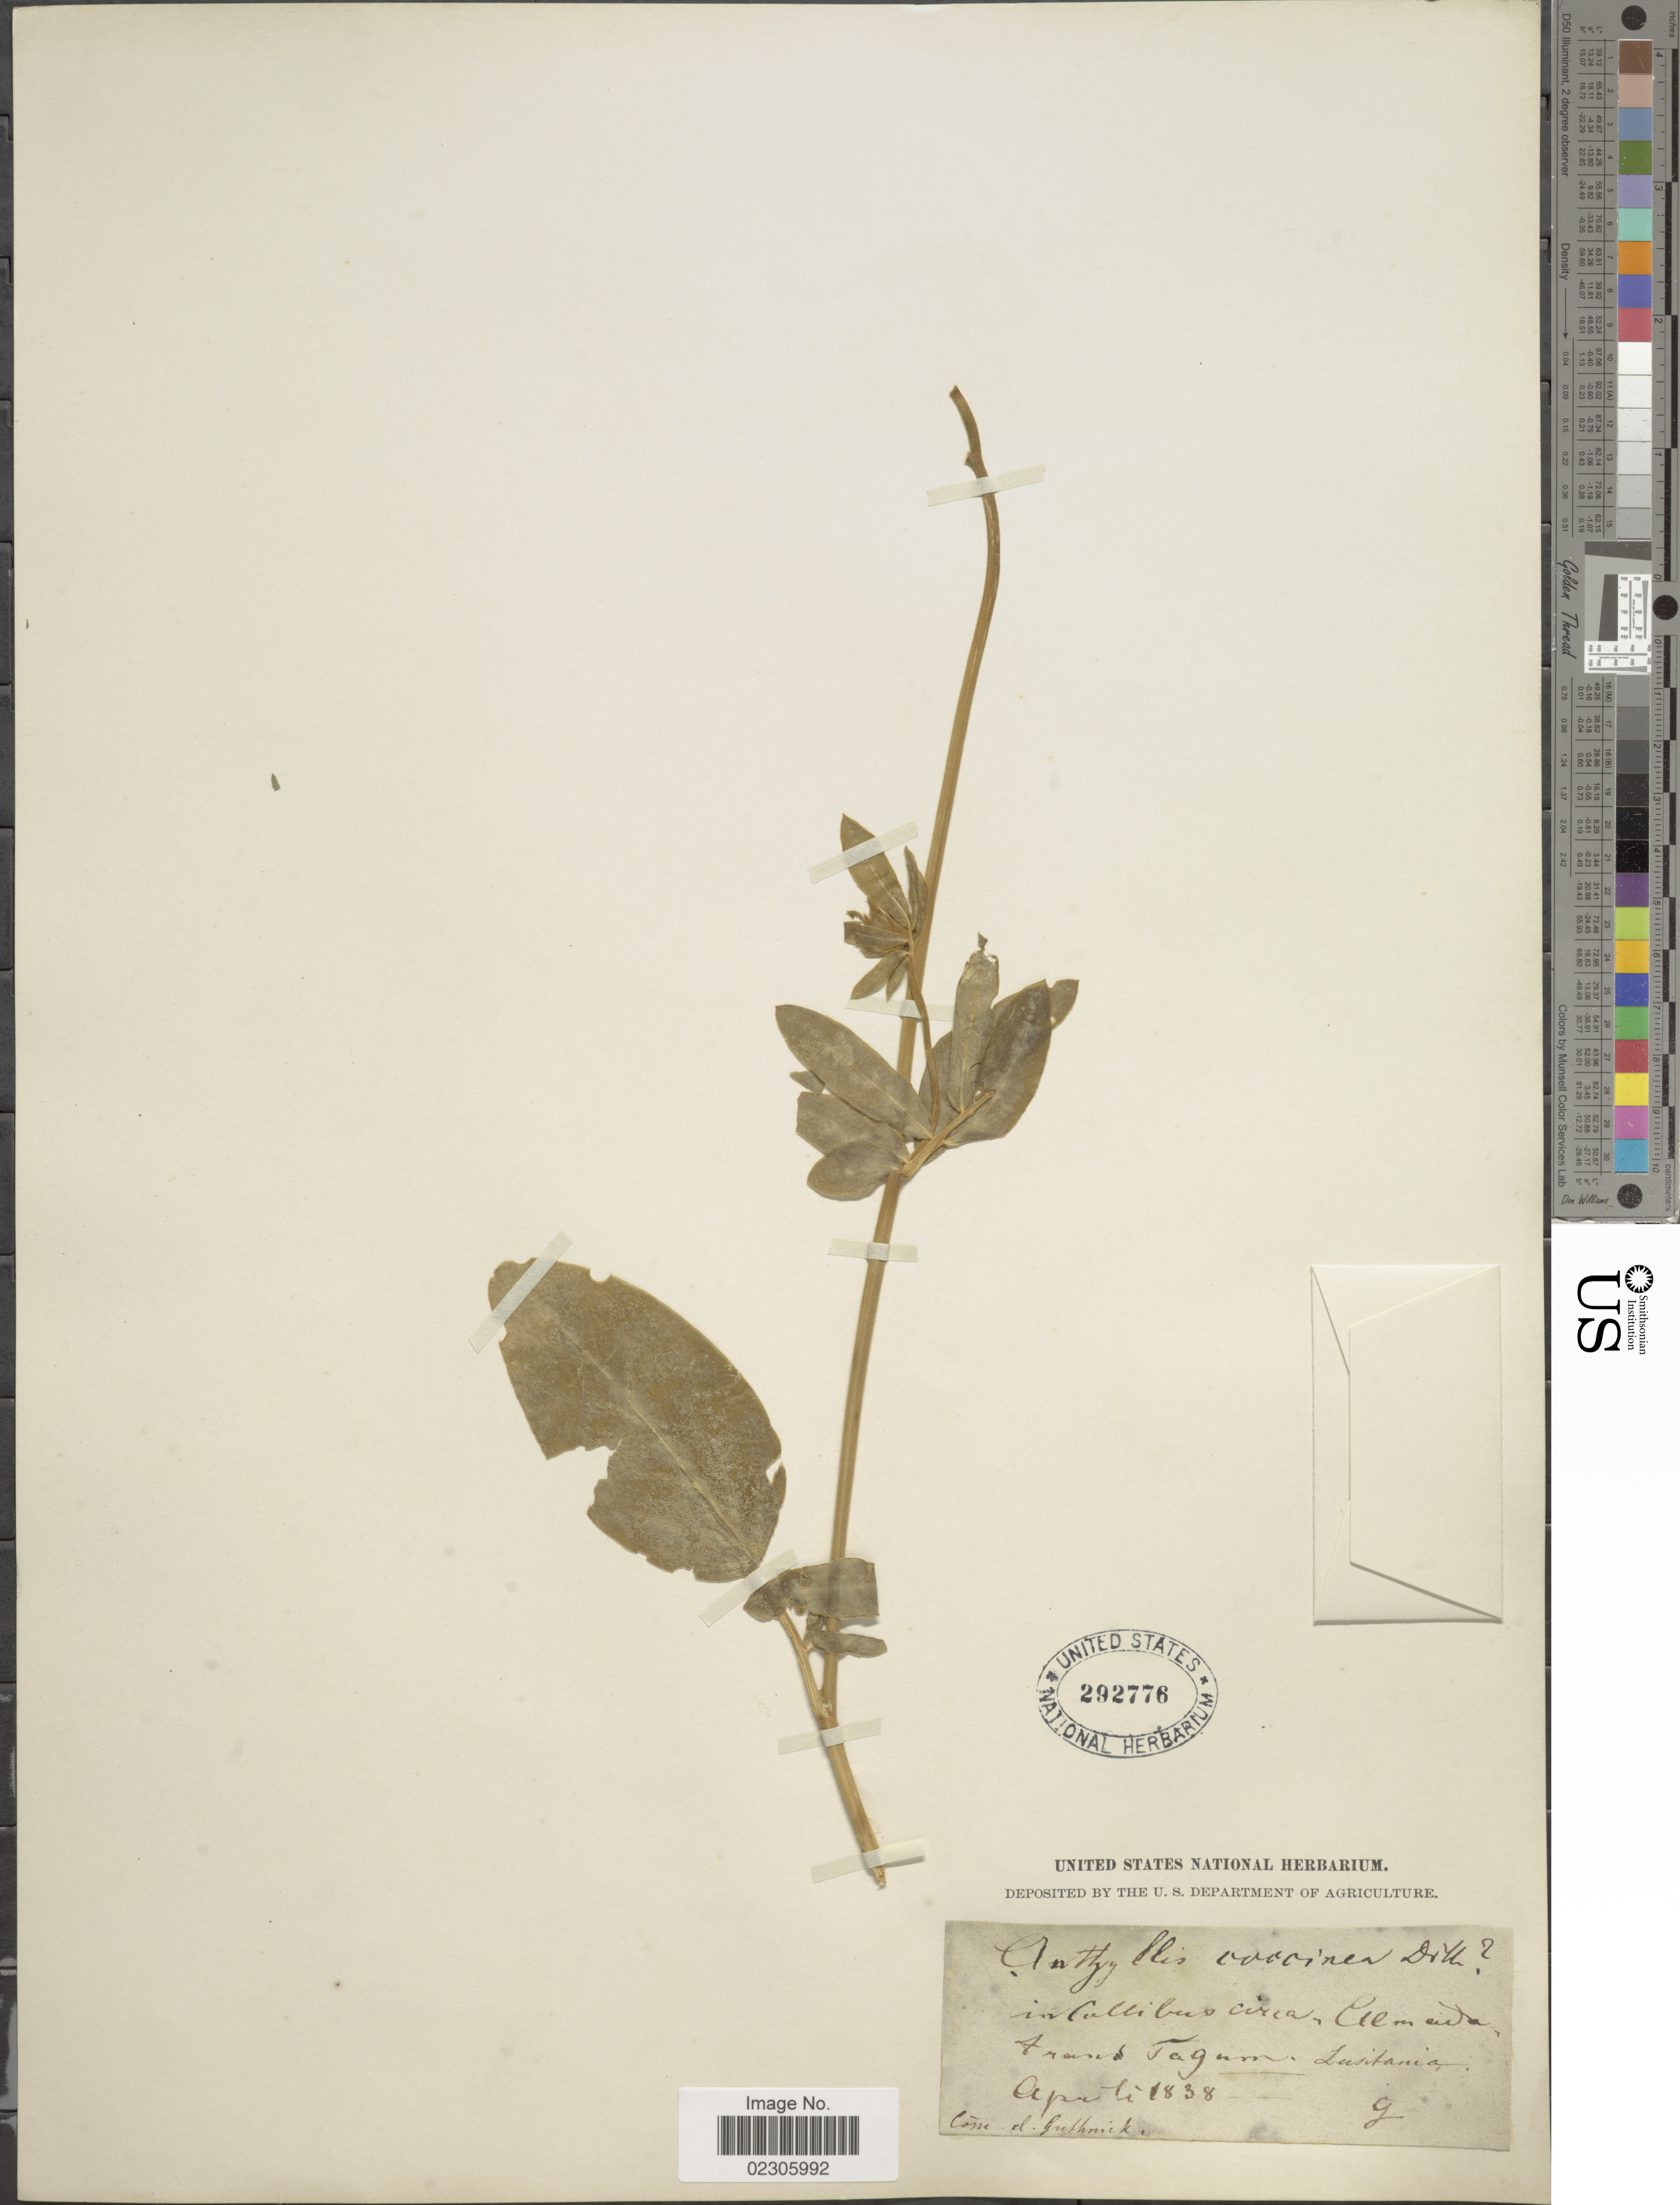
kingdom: Plantae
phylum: Tracheophyta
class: Magnoliopsida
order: Fabales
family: Fabaceae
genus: Anthyllis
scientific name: Anthyllis vulneraria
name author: L.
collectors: Guthnick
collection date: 1838-04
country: Portugal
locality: Circa Elmeida, Arases Tagum, Lusitania [interpreted]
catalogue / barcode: US 292776